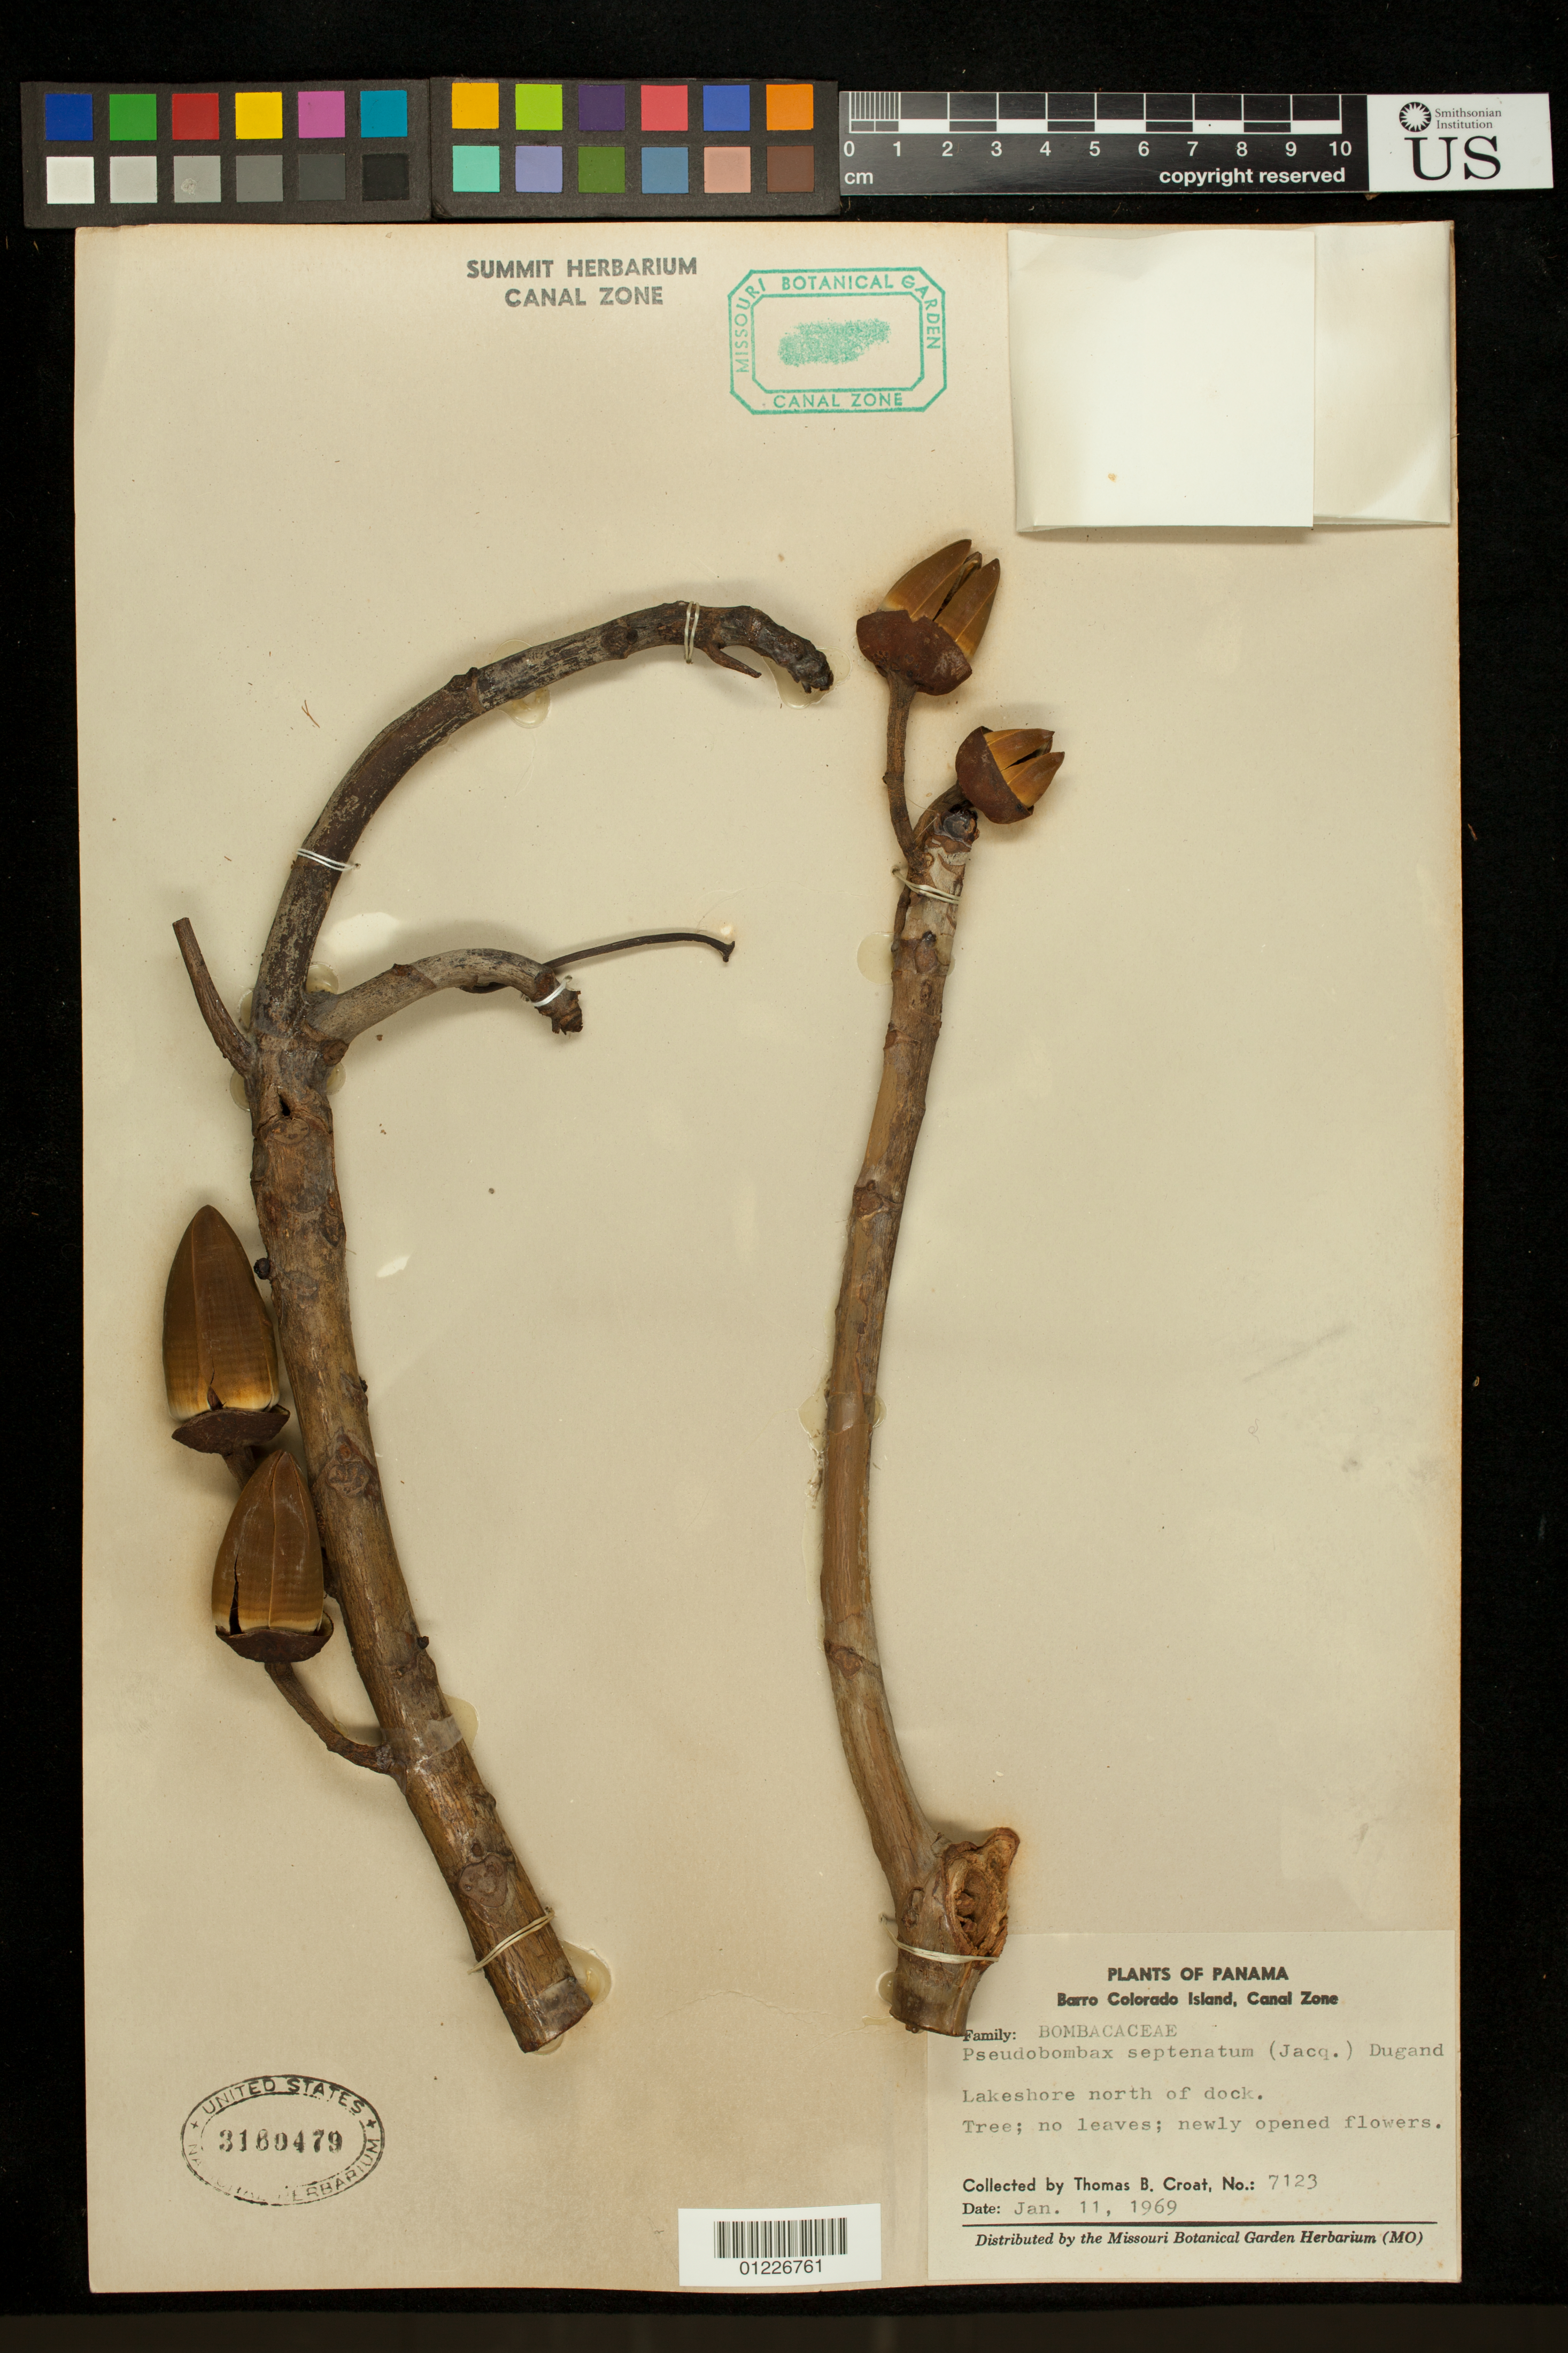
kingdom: Plantae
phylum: Tracheophyta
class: Magnoliopsida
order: Malvales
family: Malvaceae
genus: Pseudobombax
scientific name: Pseudobombax septenatum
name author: (Jacq.) Dugand G.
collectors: T. B. Croat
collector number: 7123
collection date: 1969-01-11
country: Panama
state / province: Panamá Oeste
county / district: Canal Zone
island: Barro Colorado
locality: Lakeshore north of dock., Canal Zone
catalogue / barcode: US 3160479